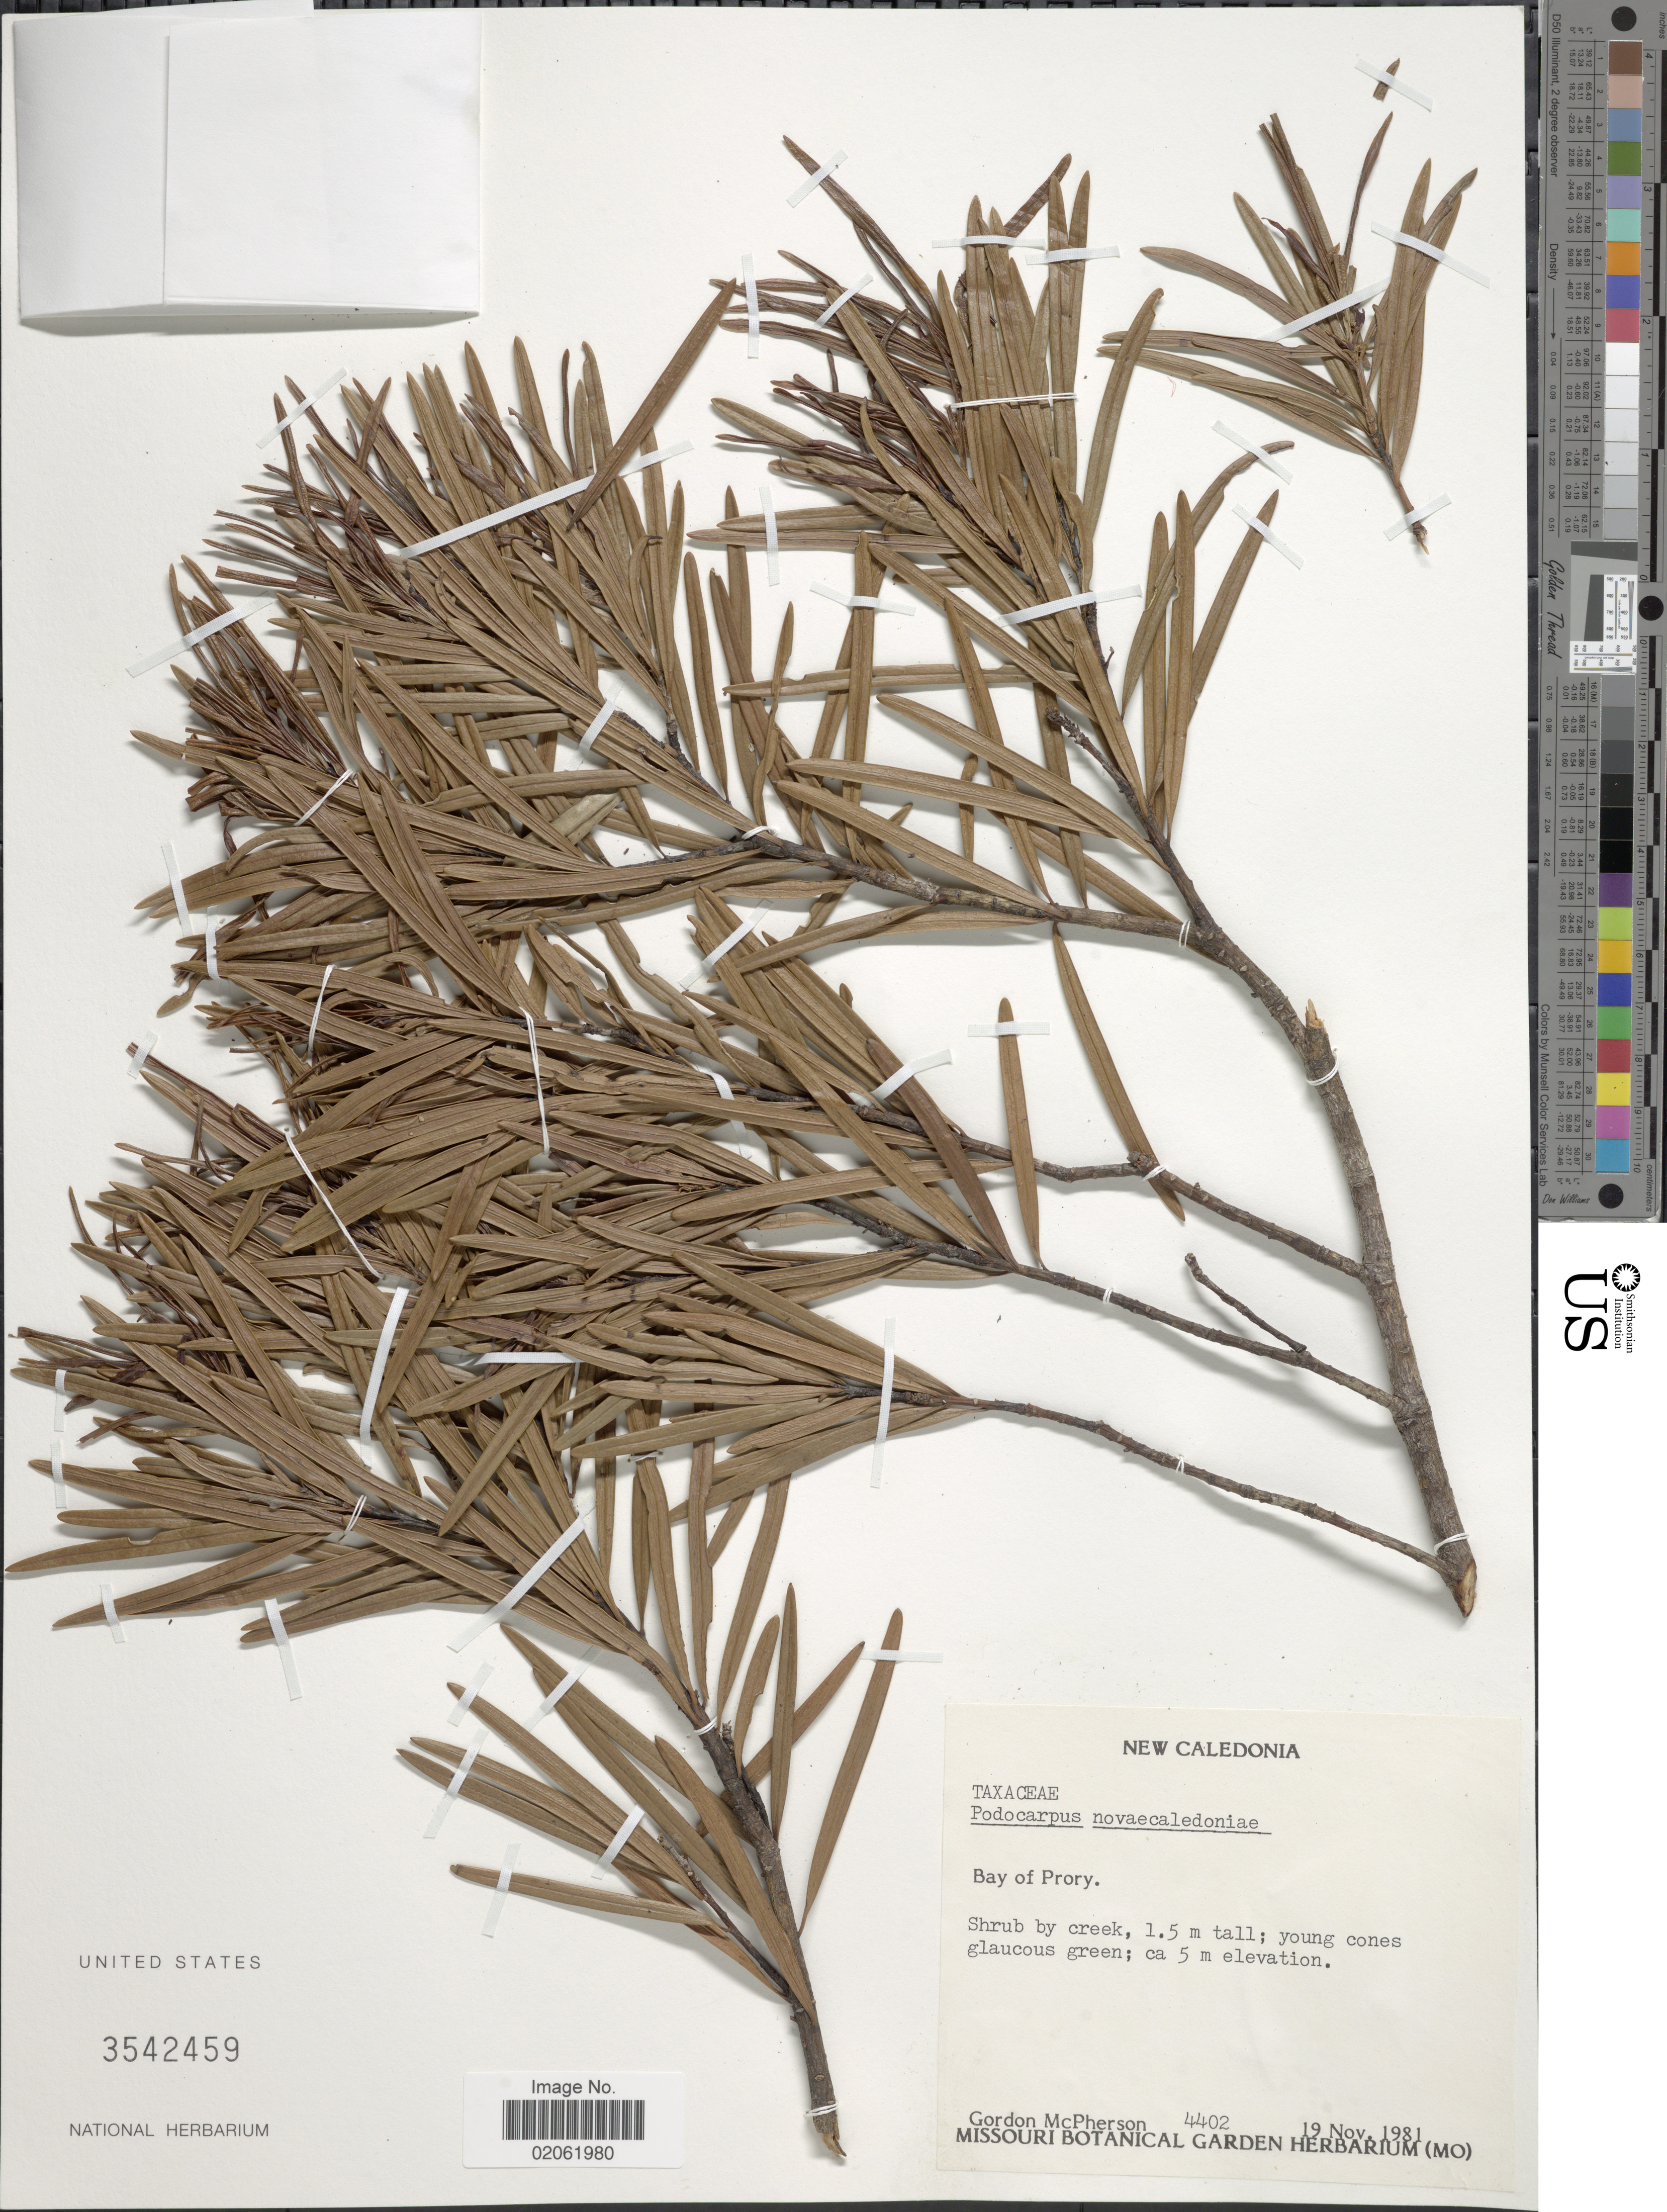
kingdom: Plantae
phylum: Tracheophyta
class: Pinopsida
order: Pinales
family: Podocarpaceae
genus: Podocarpus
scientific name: Podocarpus novae-caledoniae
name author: Vieill. ex Brongn. & Gris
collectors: G. McPherson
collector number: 4402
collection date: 1981-11-19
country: New Caledonia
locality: New Caledonia. Bay of Prory.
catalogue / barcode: US 3542459